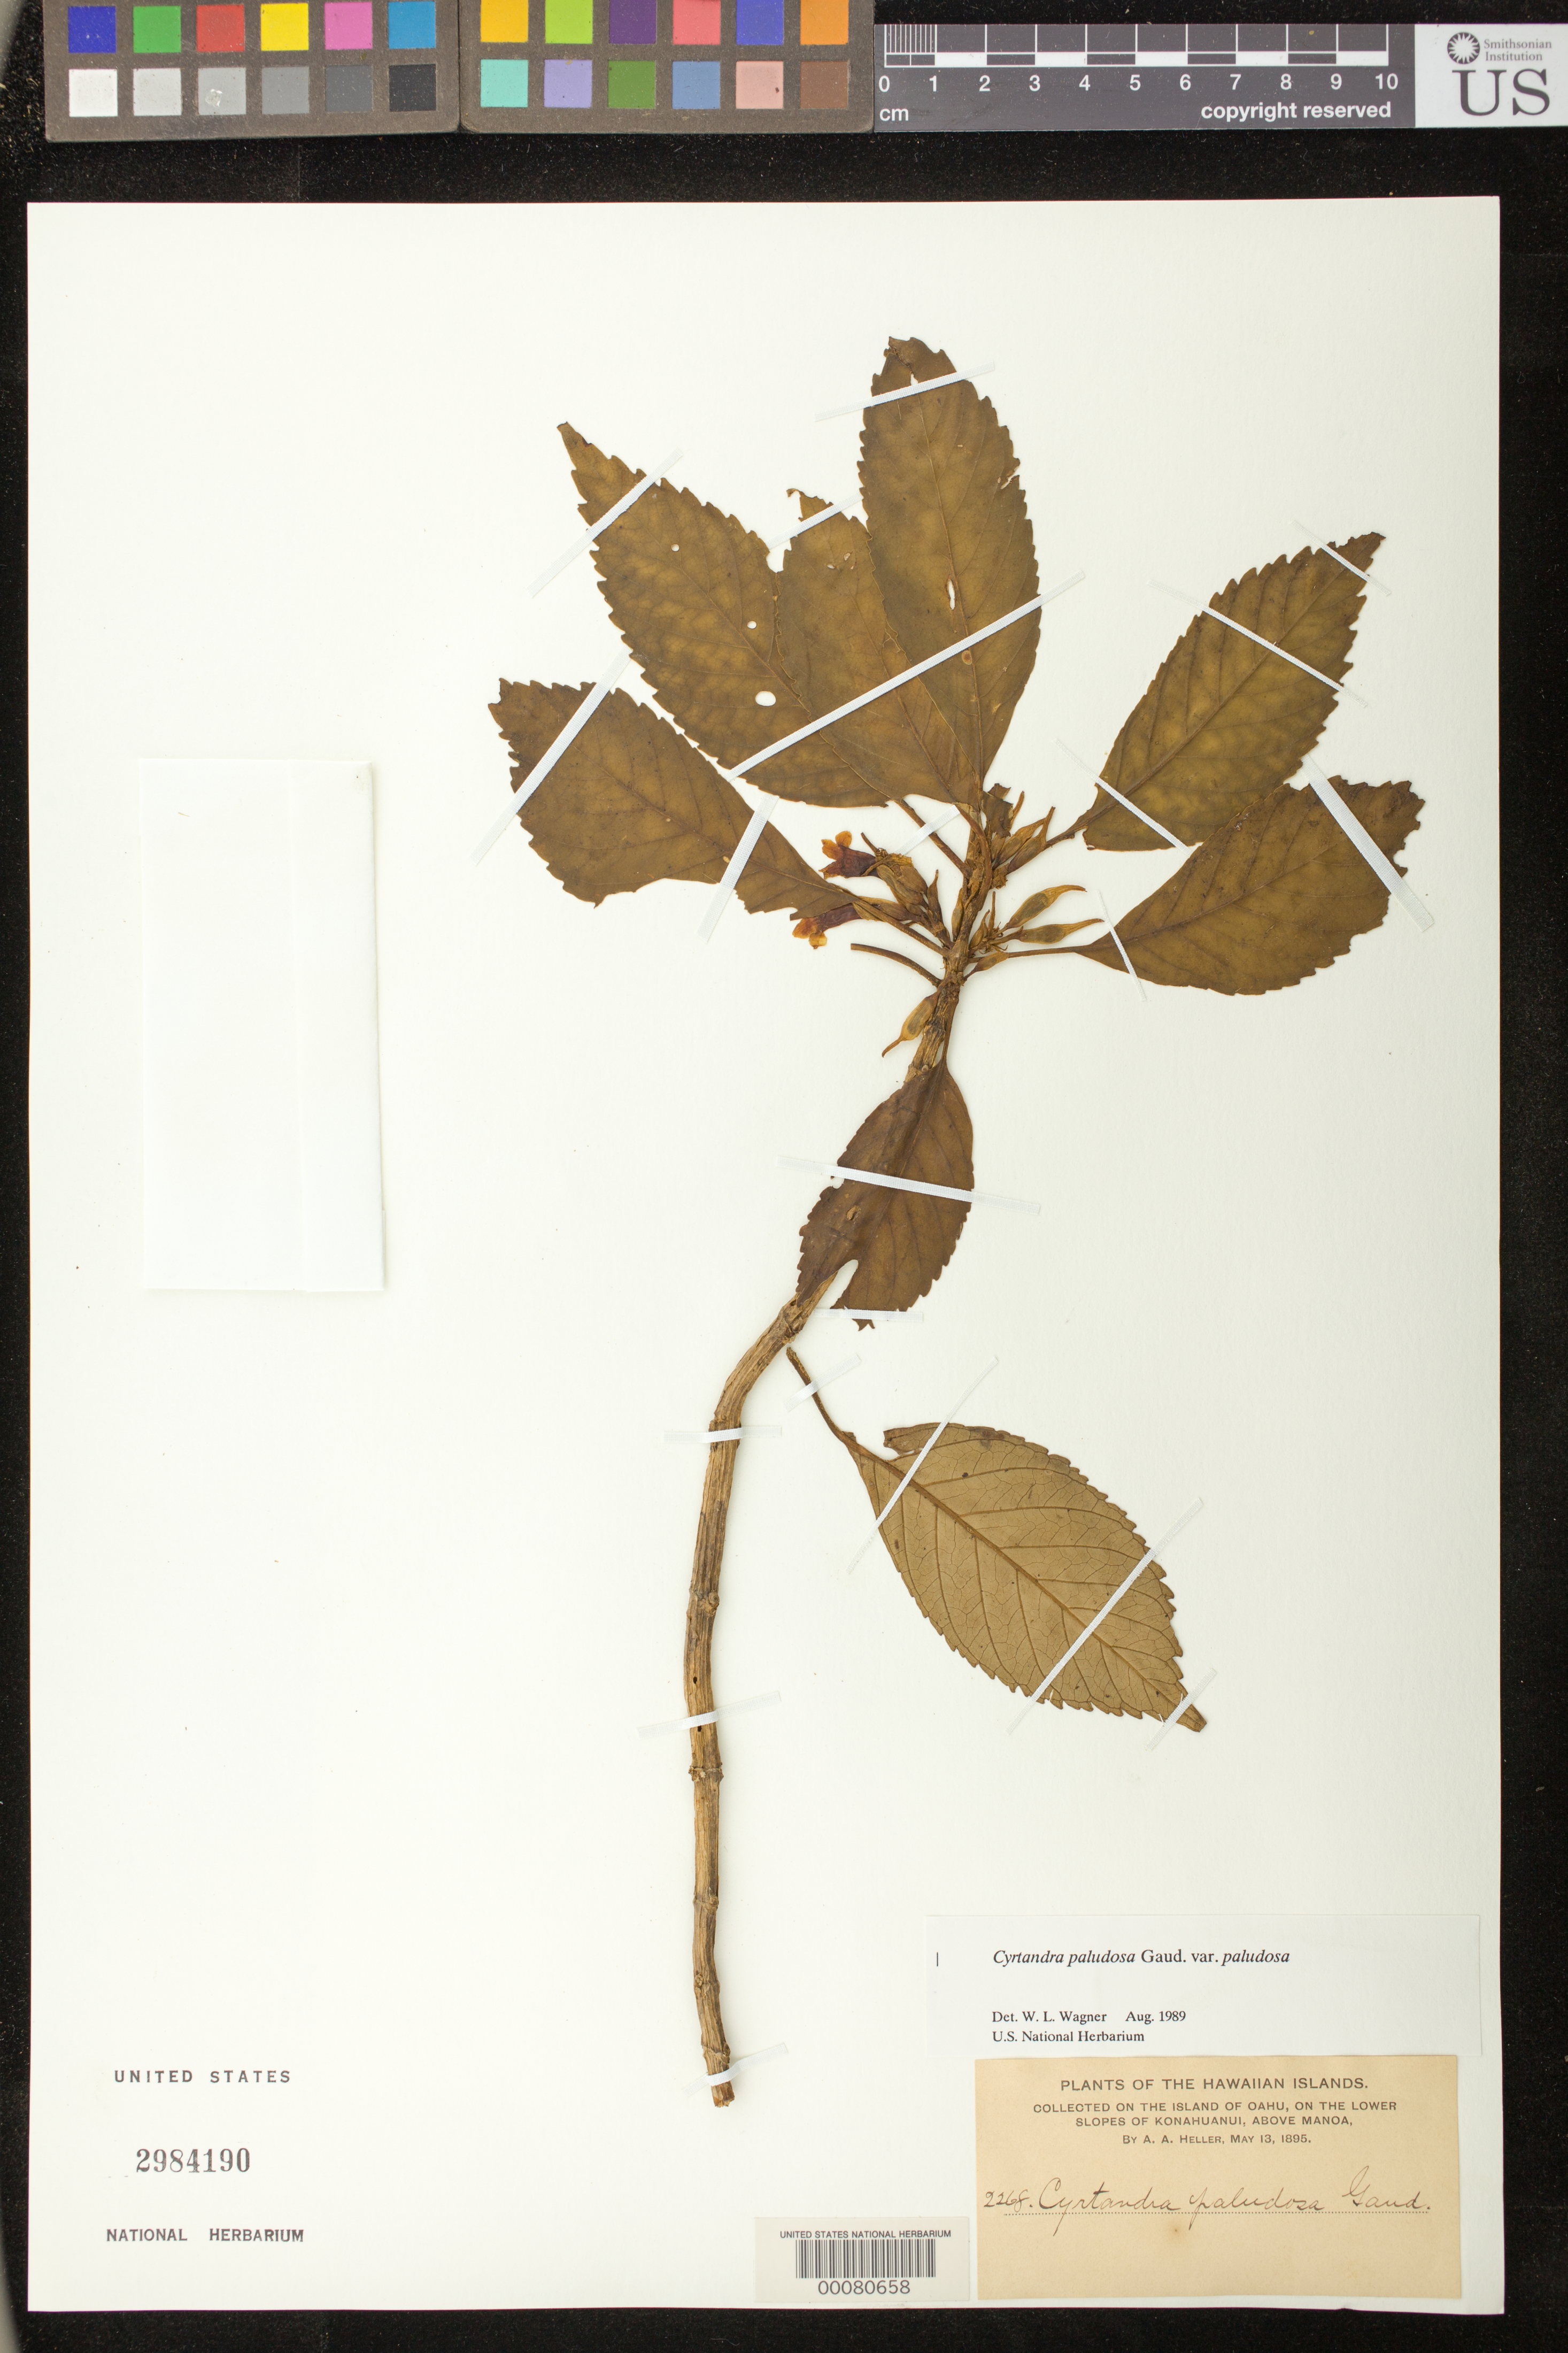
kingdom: Plantae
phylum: Tracheophyta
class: Magnoliopsida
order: Lamiales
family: Gesneriaceae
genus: Cyrtandra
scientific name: Cyrtandra paludosa var. paludosa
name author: Gaudich.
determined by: Wagner, W. L., (BOT), Smithsonian Institution - National Museum of Natural History (UNITED STATES)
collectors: A. A. Heller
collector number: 2268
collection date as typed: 13 May 1895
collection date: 1895-05-13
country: United States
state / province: Hawaii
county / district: Honolulu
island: Oahu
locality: On the lower slopes of konahuanui, above manoa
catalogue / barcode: US 2984190